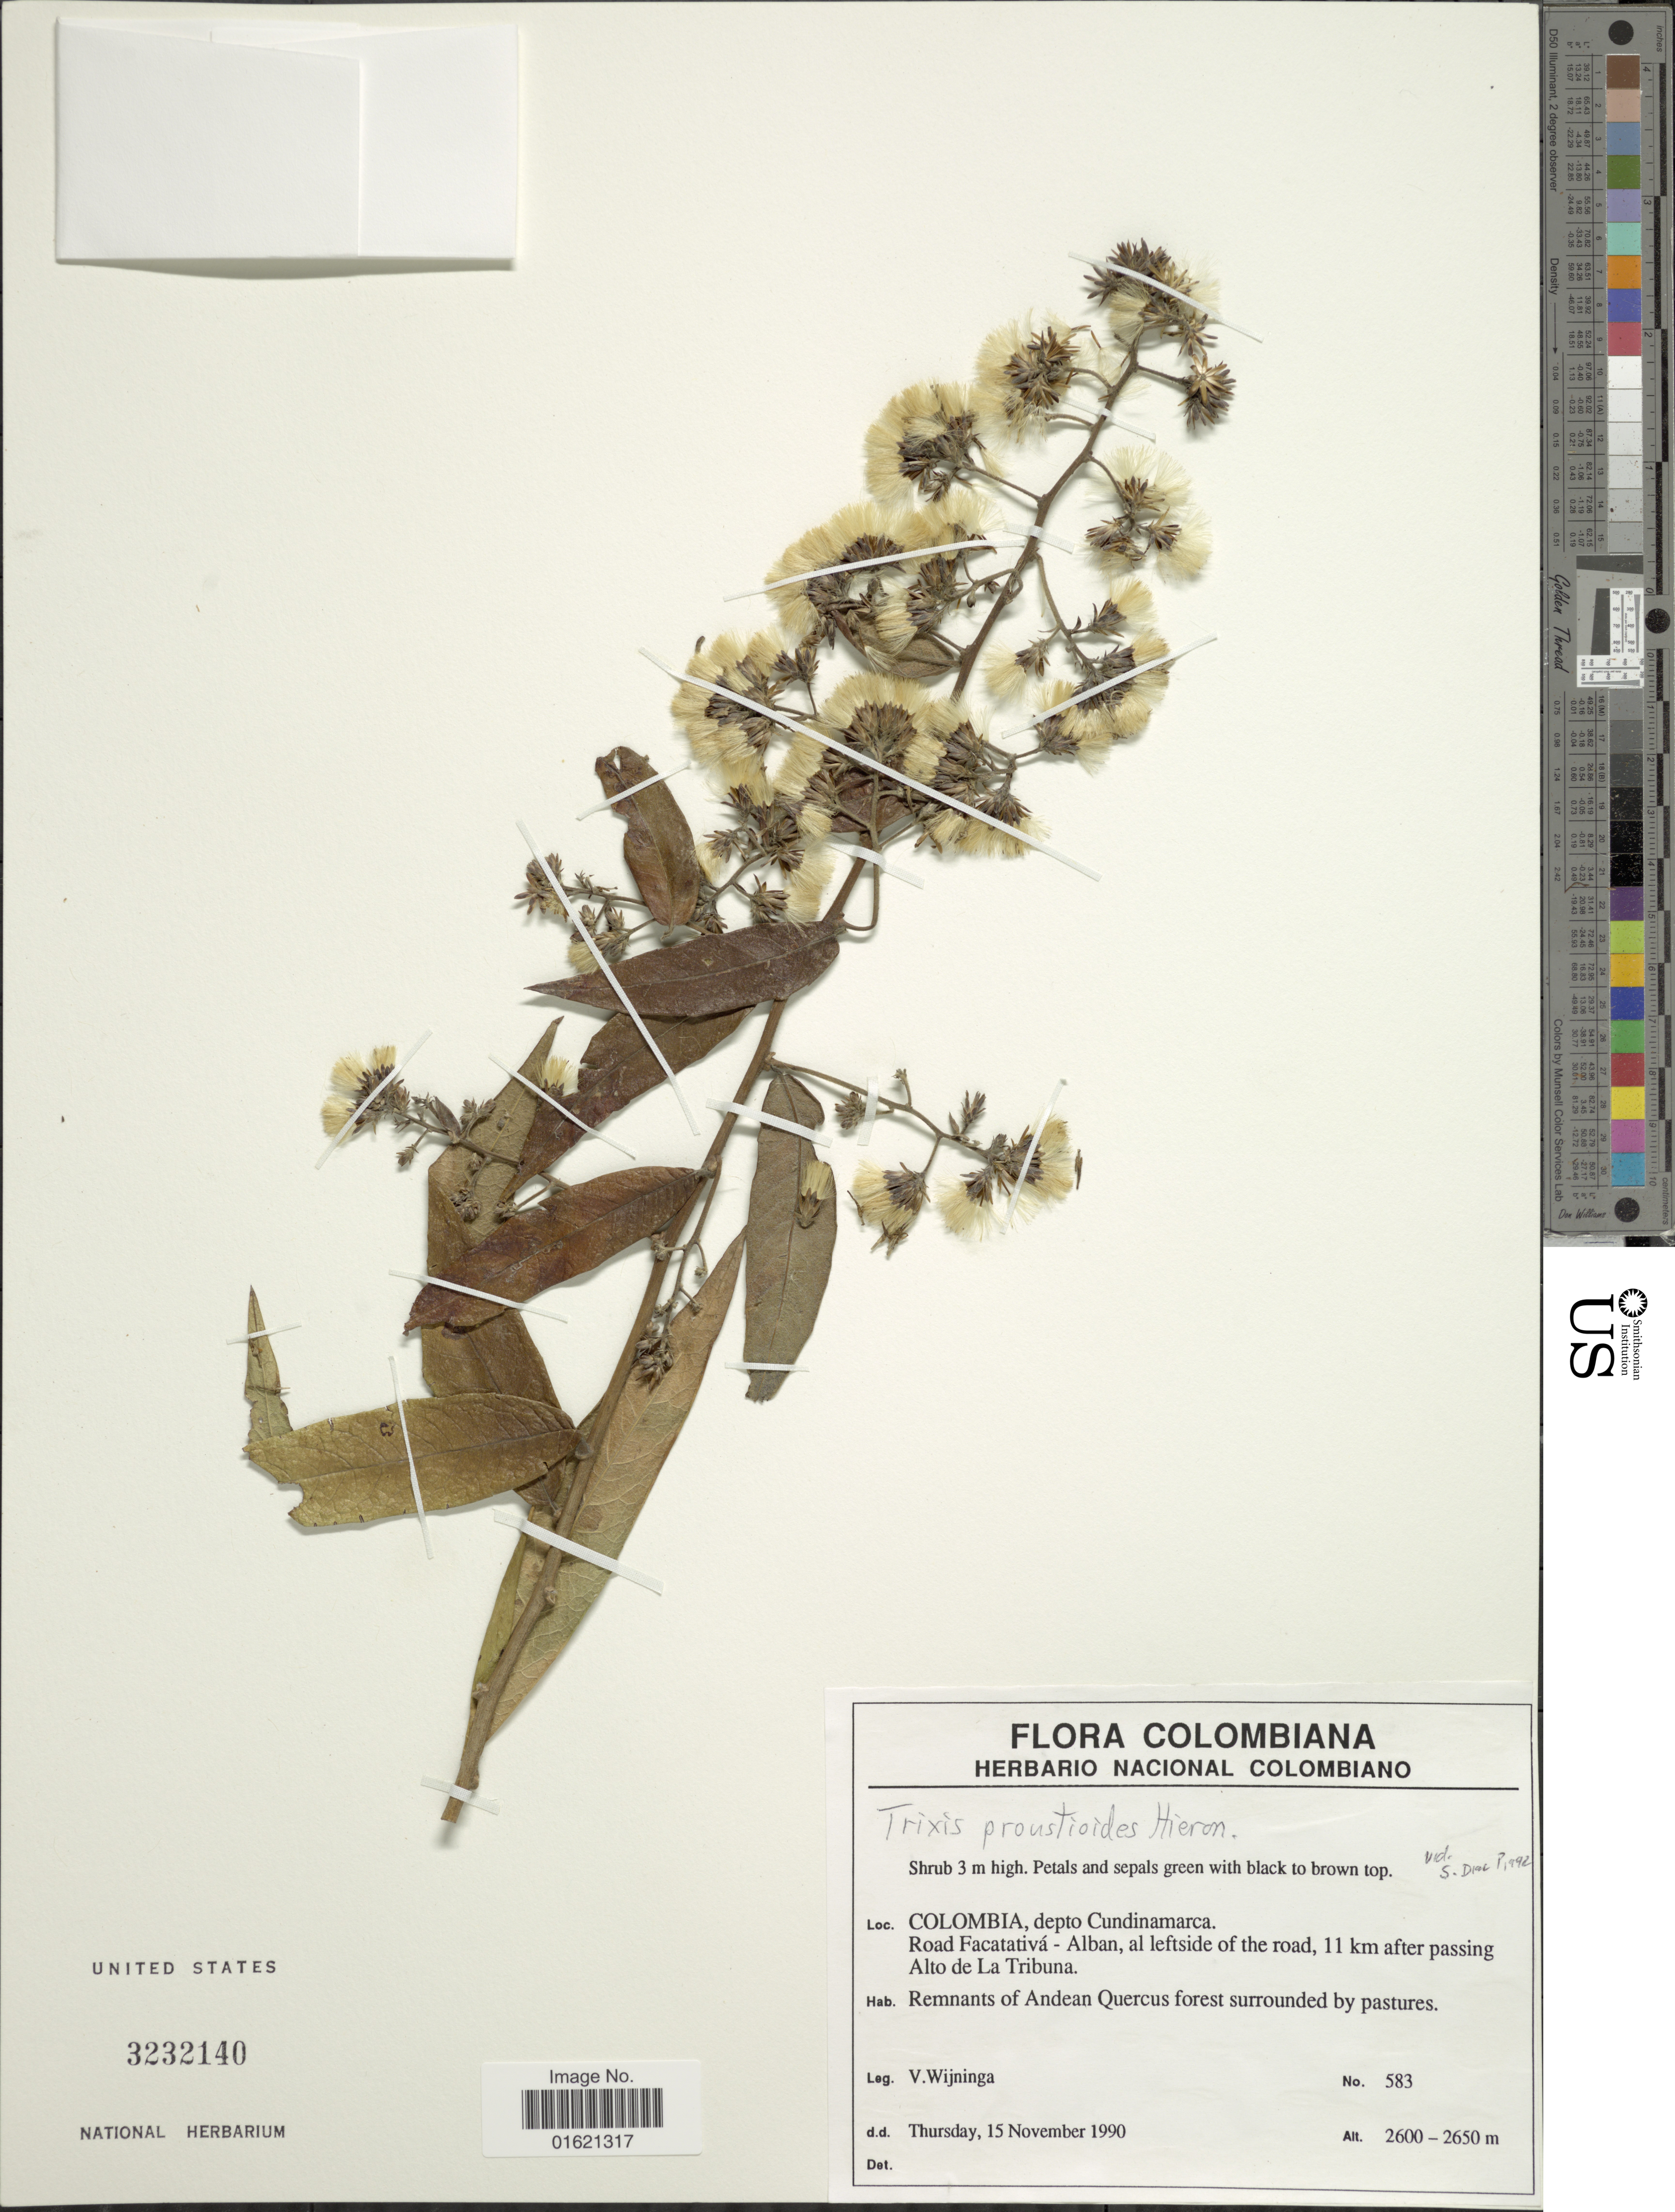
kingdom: Plantae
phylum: Tracheophyta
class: Magnoliopsida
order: Asterales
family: Asteraceae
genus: Trixis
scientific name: Trixis proustioides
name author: Hieron.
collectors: V. Wijninga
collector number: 583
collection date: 1990-11-15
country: Colombia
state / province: Cundinamarca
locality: Depto. Cundinamarca. Road Facatativa - Alban, al leftside of the road, 11 km after passing Alto de La Tribuna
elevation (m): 2600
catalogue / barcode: US 3232140